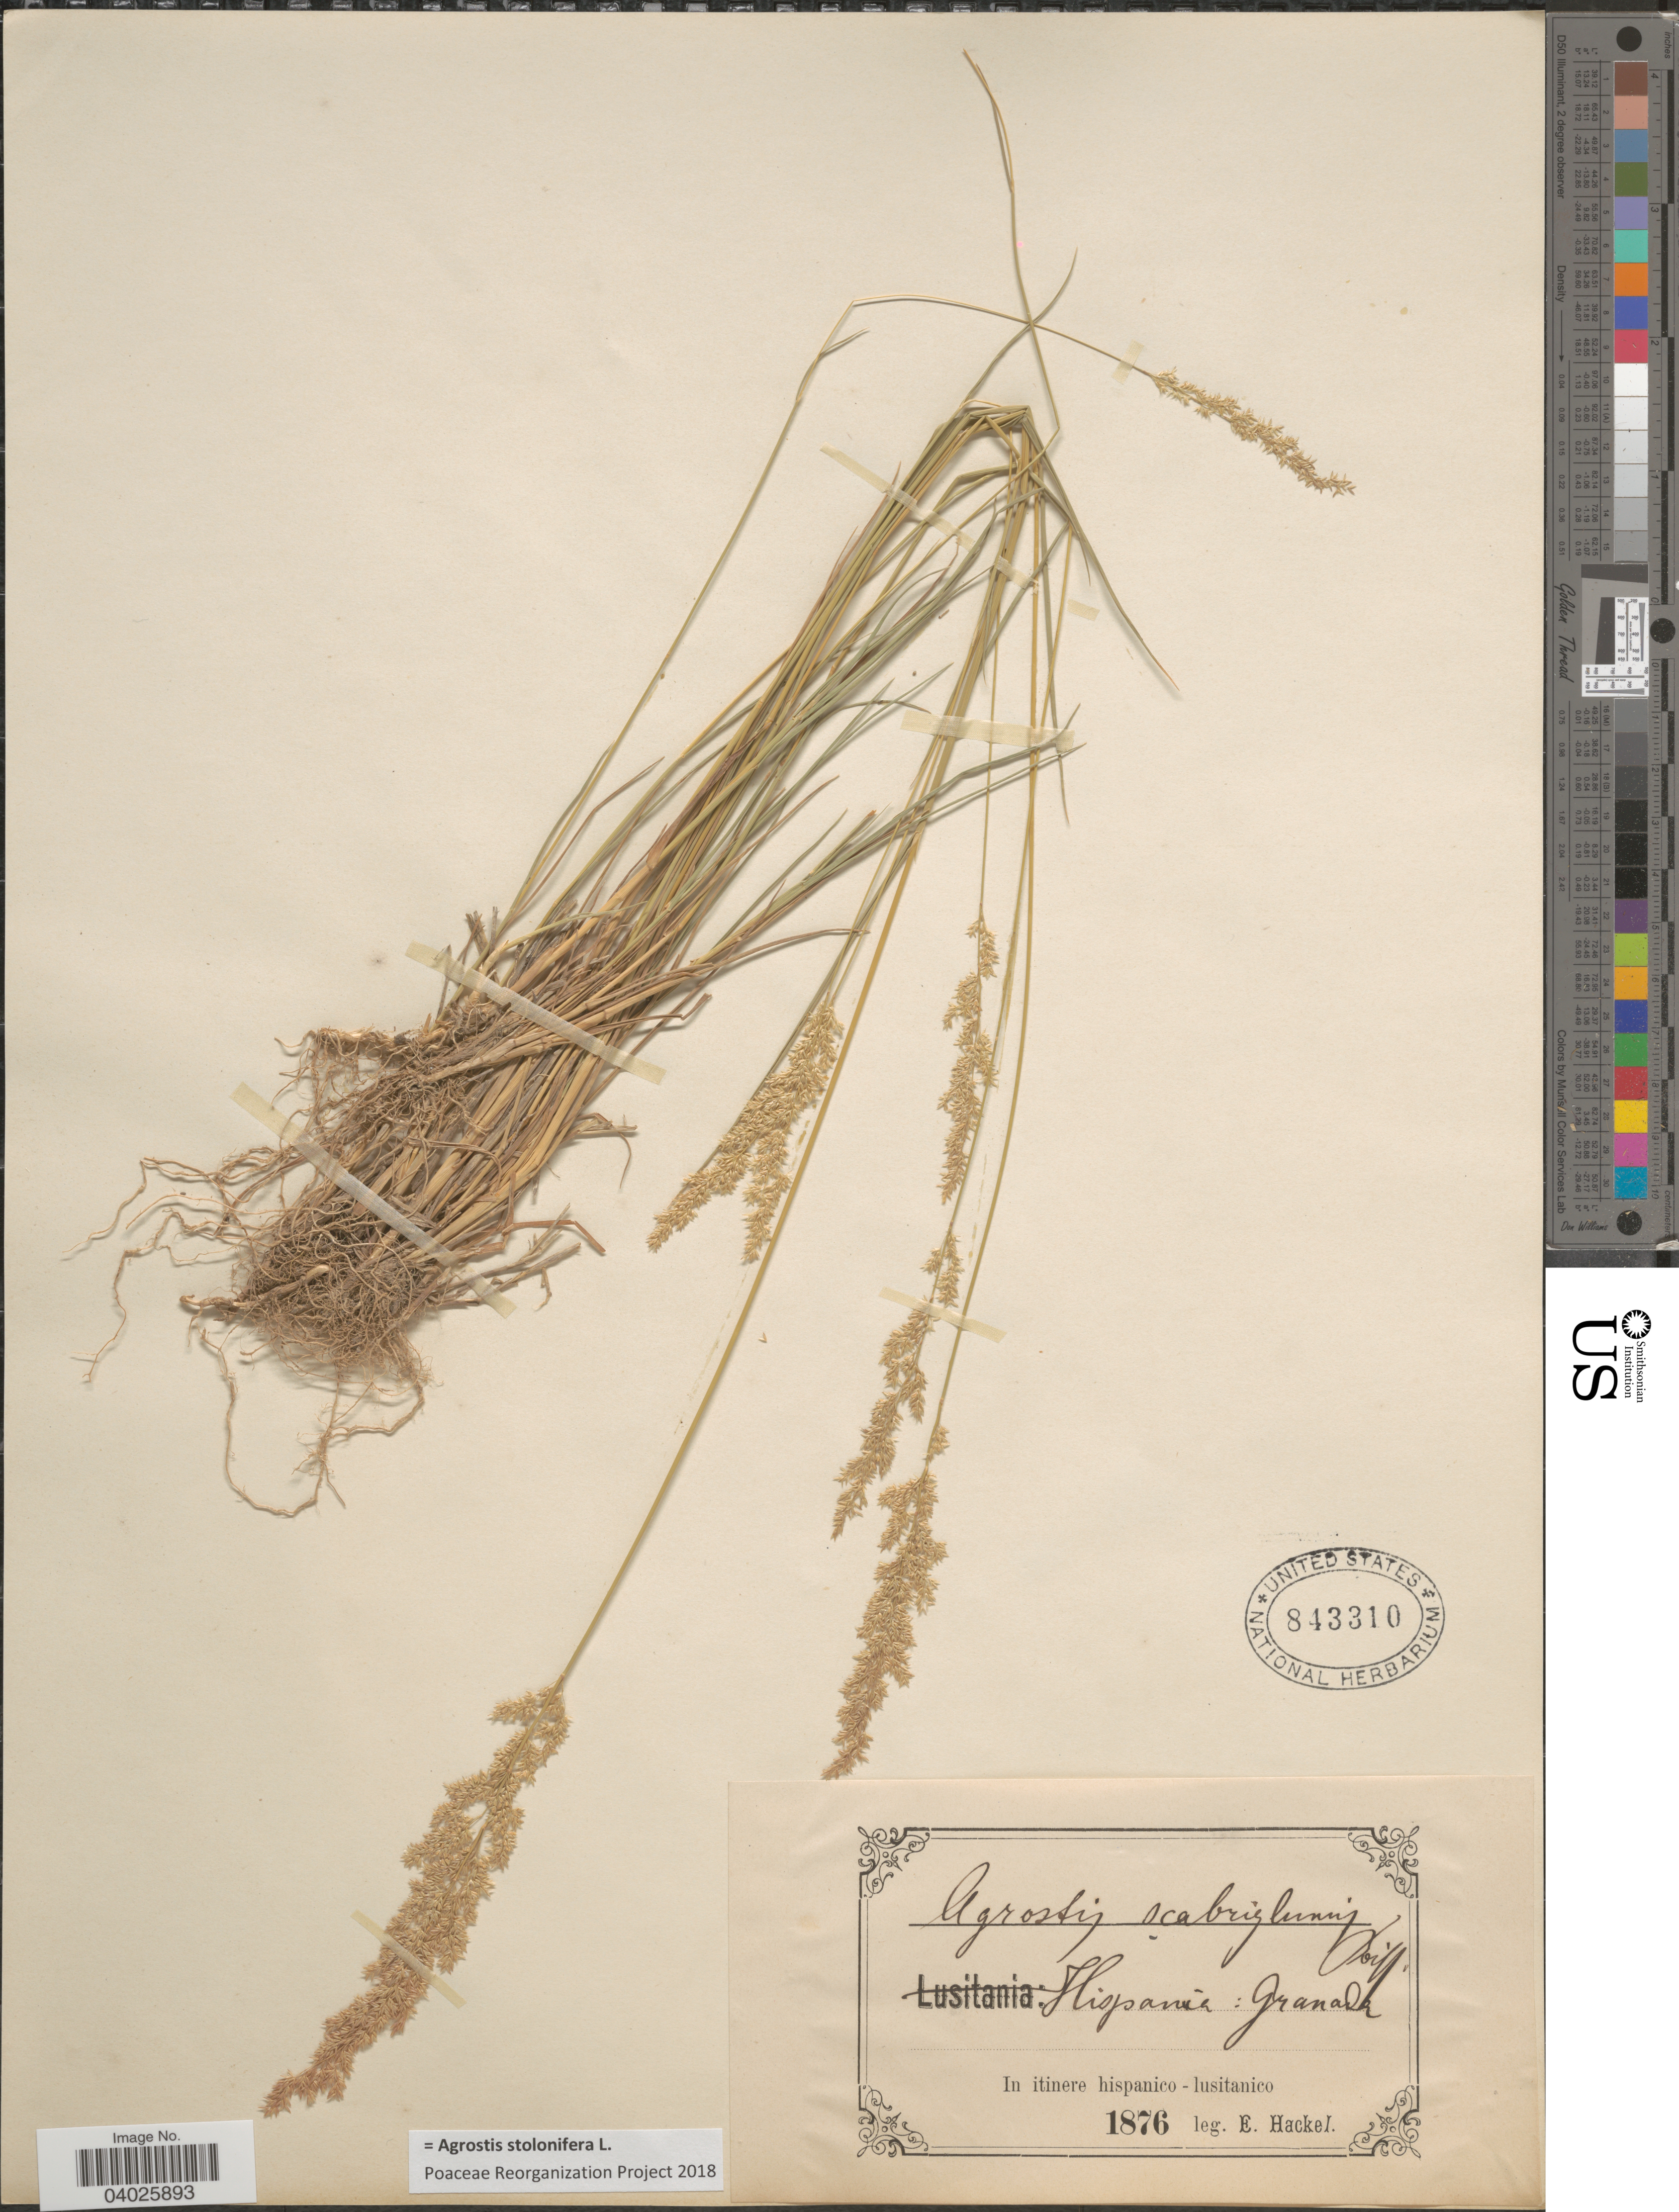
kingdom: Plantae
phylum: Tracheophyta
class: Liliopsida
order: Poales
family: Poaceae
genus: Agrostis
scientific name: Agrostis stolonifera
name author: L.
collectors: E. Hackel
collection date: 1876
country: Spain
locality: Hispania: Granada. In itinere hispanico - lusitanico.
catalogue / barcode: US 843310